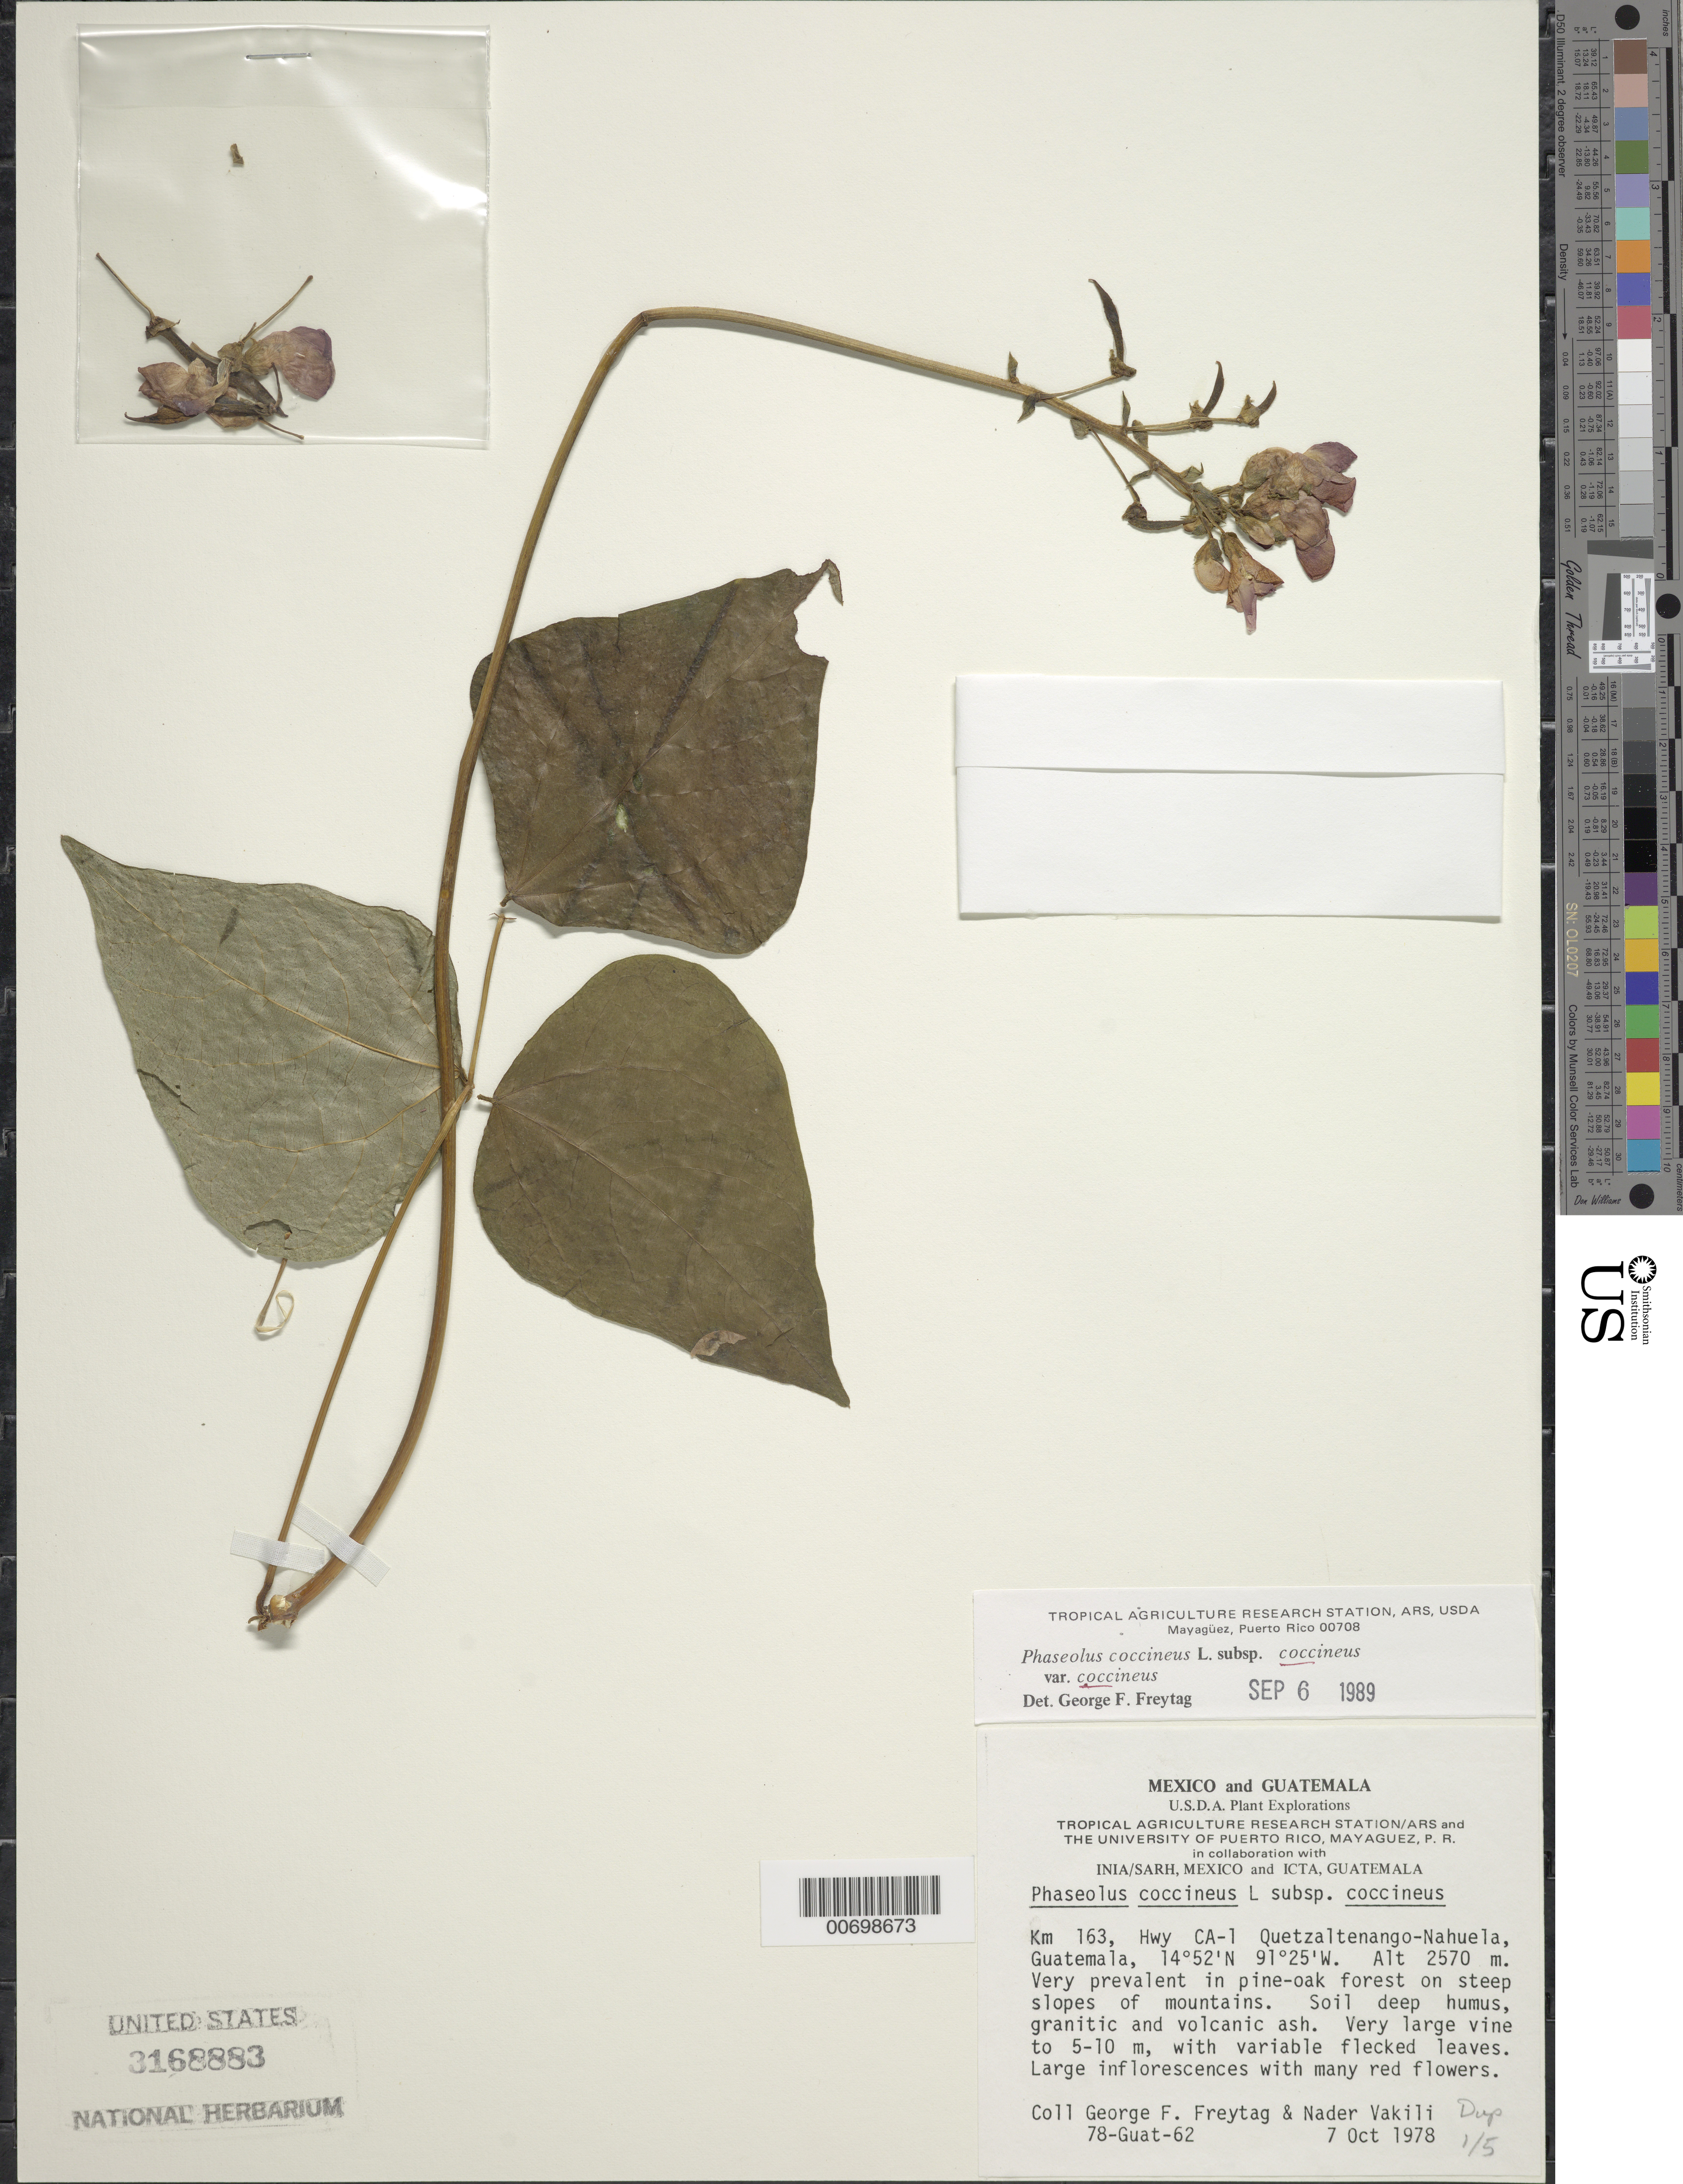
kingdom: Plantae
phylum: Tracheophyta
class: Magnoliopsida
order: Fabales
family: Fabaceae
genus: Phaseolus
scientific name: Phaseolus coccineus var. coccineus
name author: L.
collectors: G. F. Freytag & N. Vakili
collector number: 78-Guat-62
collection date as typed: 10 Jul 1978 or 07 Oct 1978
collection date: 1978-07-10 or 1978-10-07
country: Guatemala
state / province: Quetzaltenango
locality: km 163, Hwy CA-1 Quezaltenango-Nahuala,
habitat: In pine-oak forest on steep slopes of mountains. Soil deep humus, granitic and volcanic ash.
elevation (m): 2570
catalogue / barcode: US 3168883